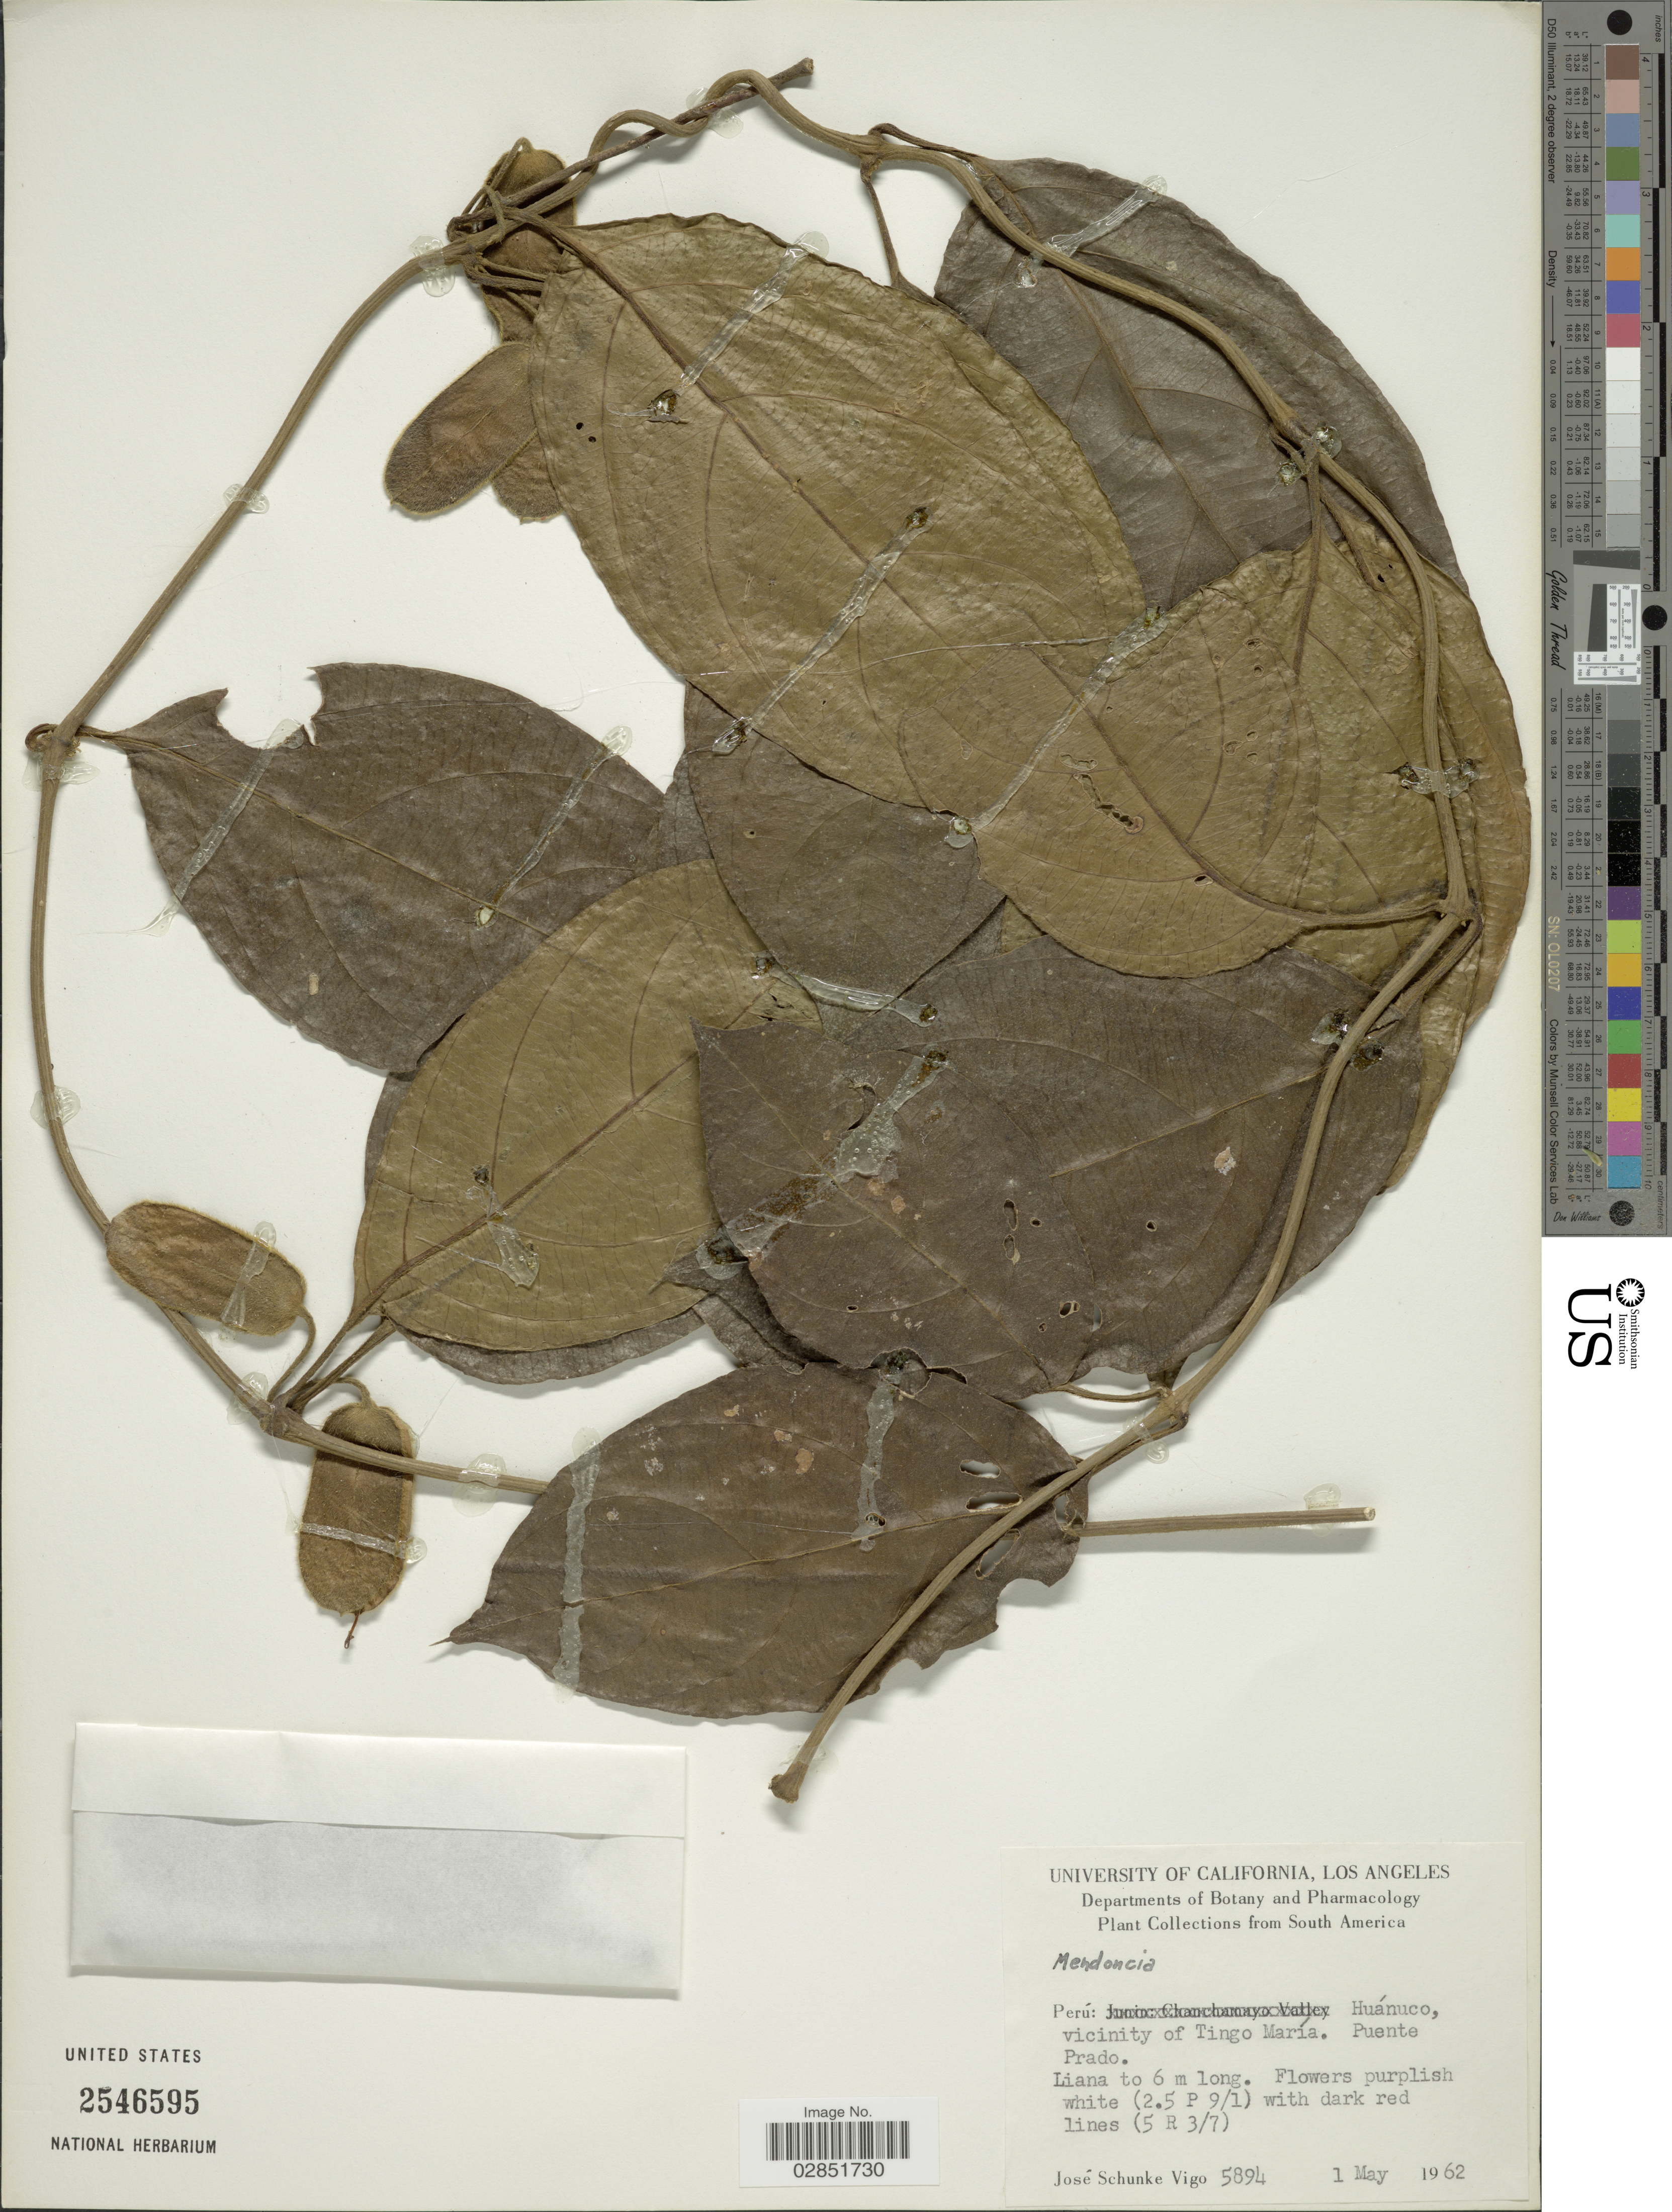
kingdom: Plantae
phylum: Tracheophyta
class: Magnoliopsida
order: Lamiales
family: Acanthaceae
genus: Mendoncia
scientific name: Mendoncia sp.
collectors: J. Schunke Vigo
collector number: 5894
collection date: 1962-05-01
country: Peru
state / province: Huánuco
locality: Vicinity of Tingo María. Puente Prado.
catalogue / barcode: US 2546595